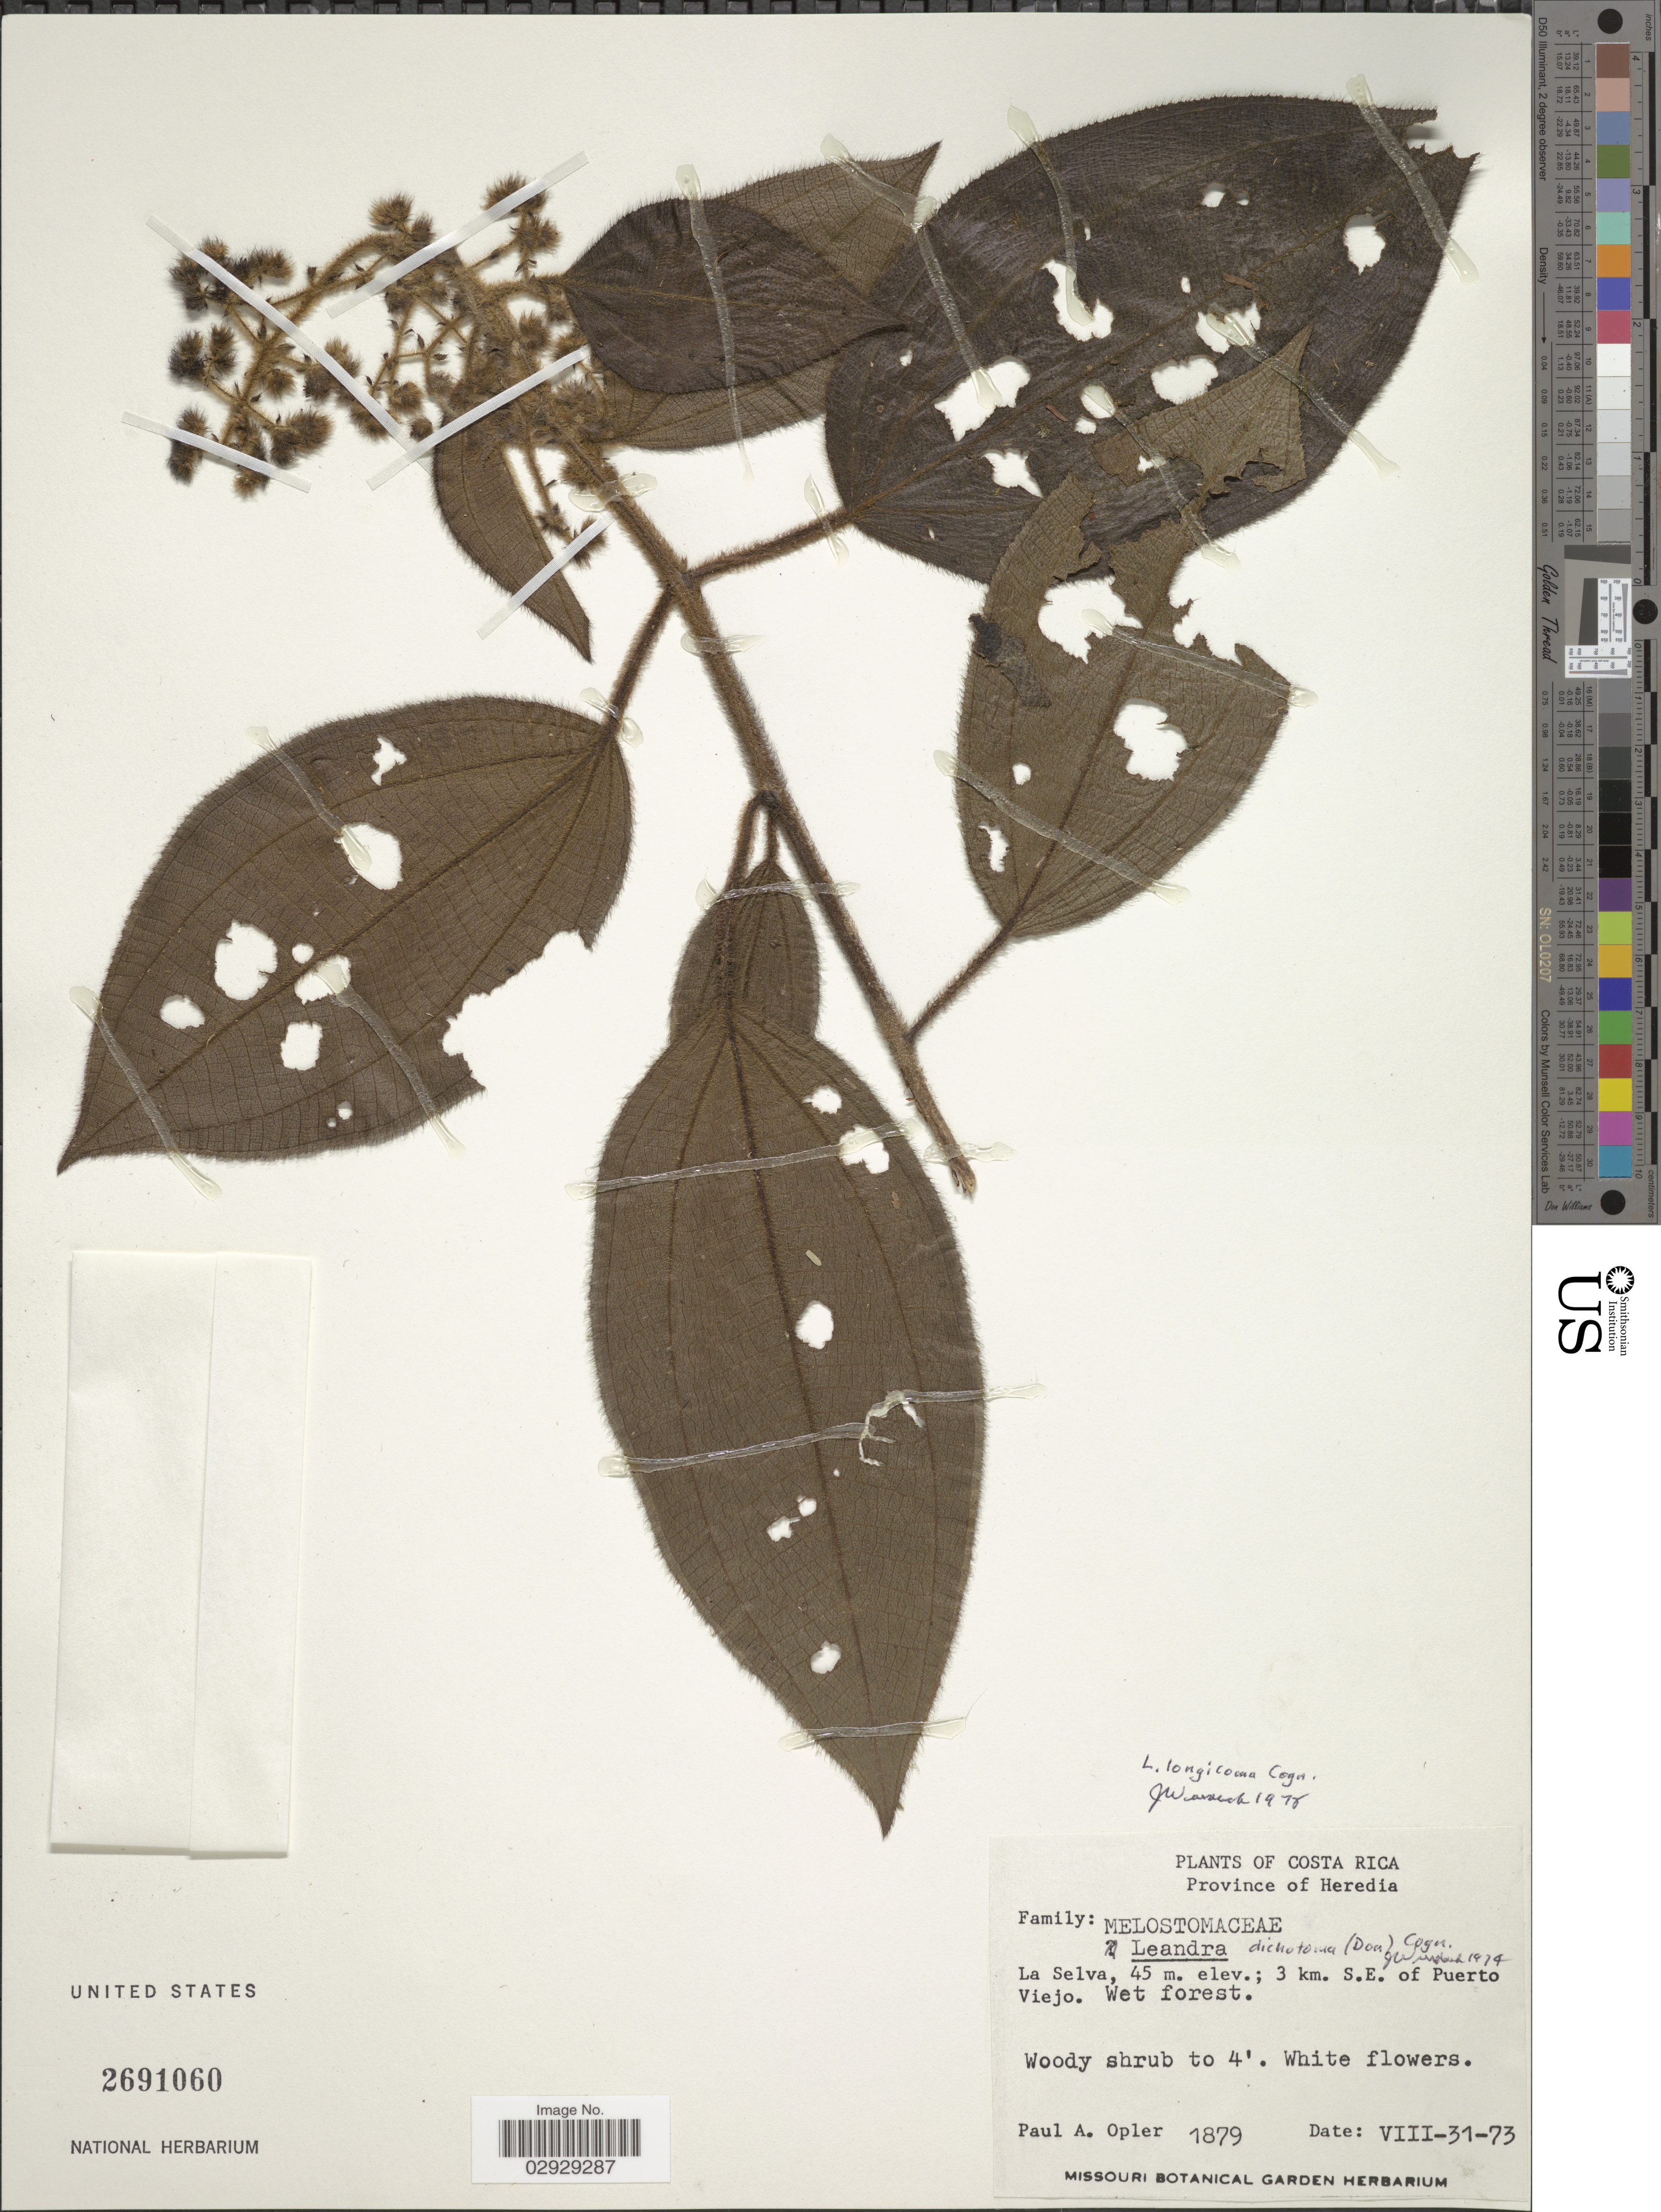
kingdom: Plantae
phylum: Tracheophyta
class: Magnoliopsida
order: Myrtales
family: Melastomataceae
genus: Leandra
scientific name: Leandra longicoma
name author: Cogn.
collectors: P. Opler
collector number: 1879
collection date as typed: Transcribed d/m/y: 31/8/73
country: Costa Rica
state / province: Heredia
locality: La Selva, 3 km. S.E. of Puerto Viejo.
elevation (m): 45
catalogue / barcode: US 2691060